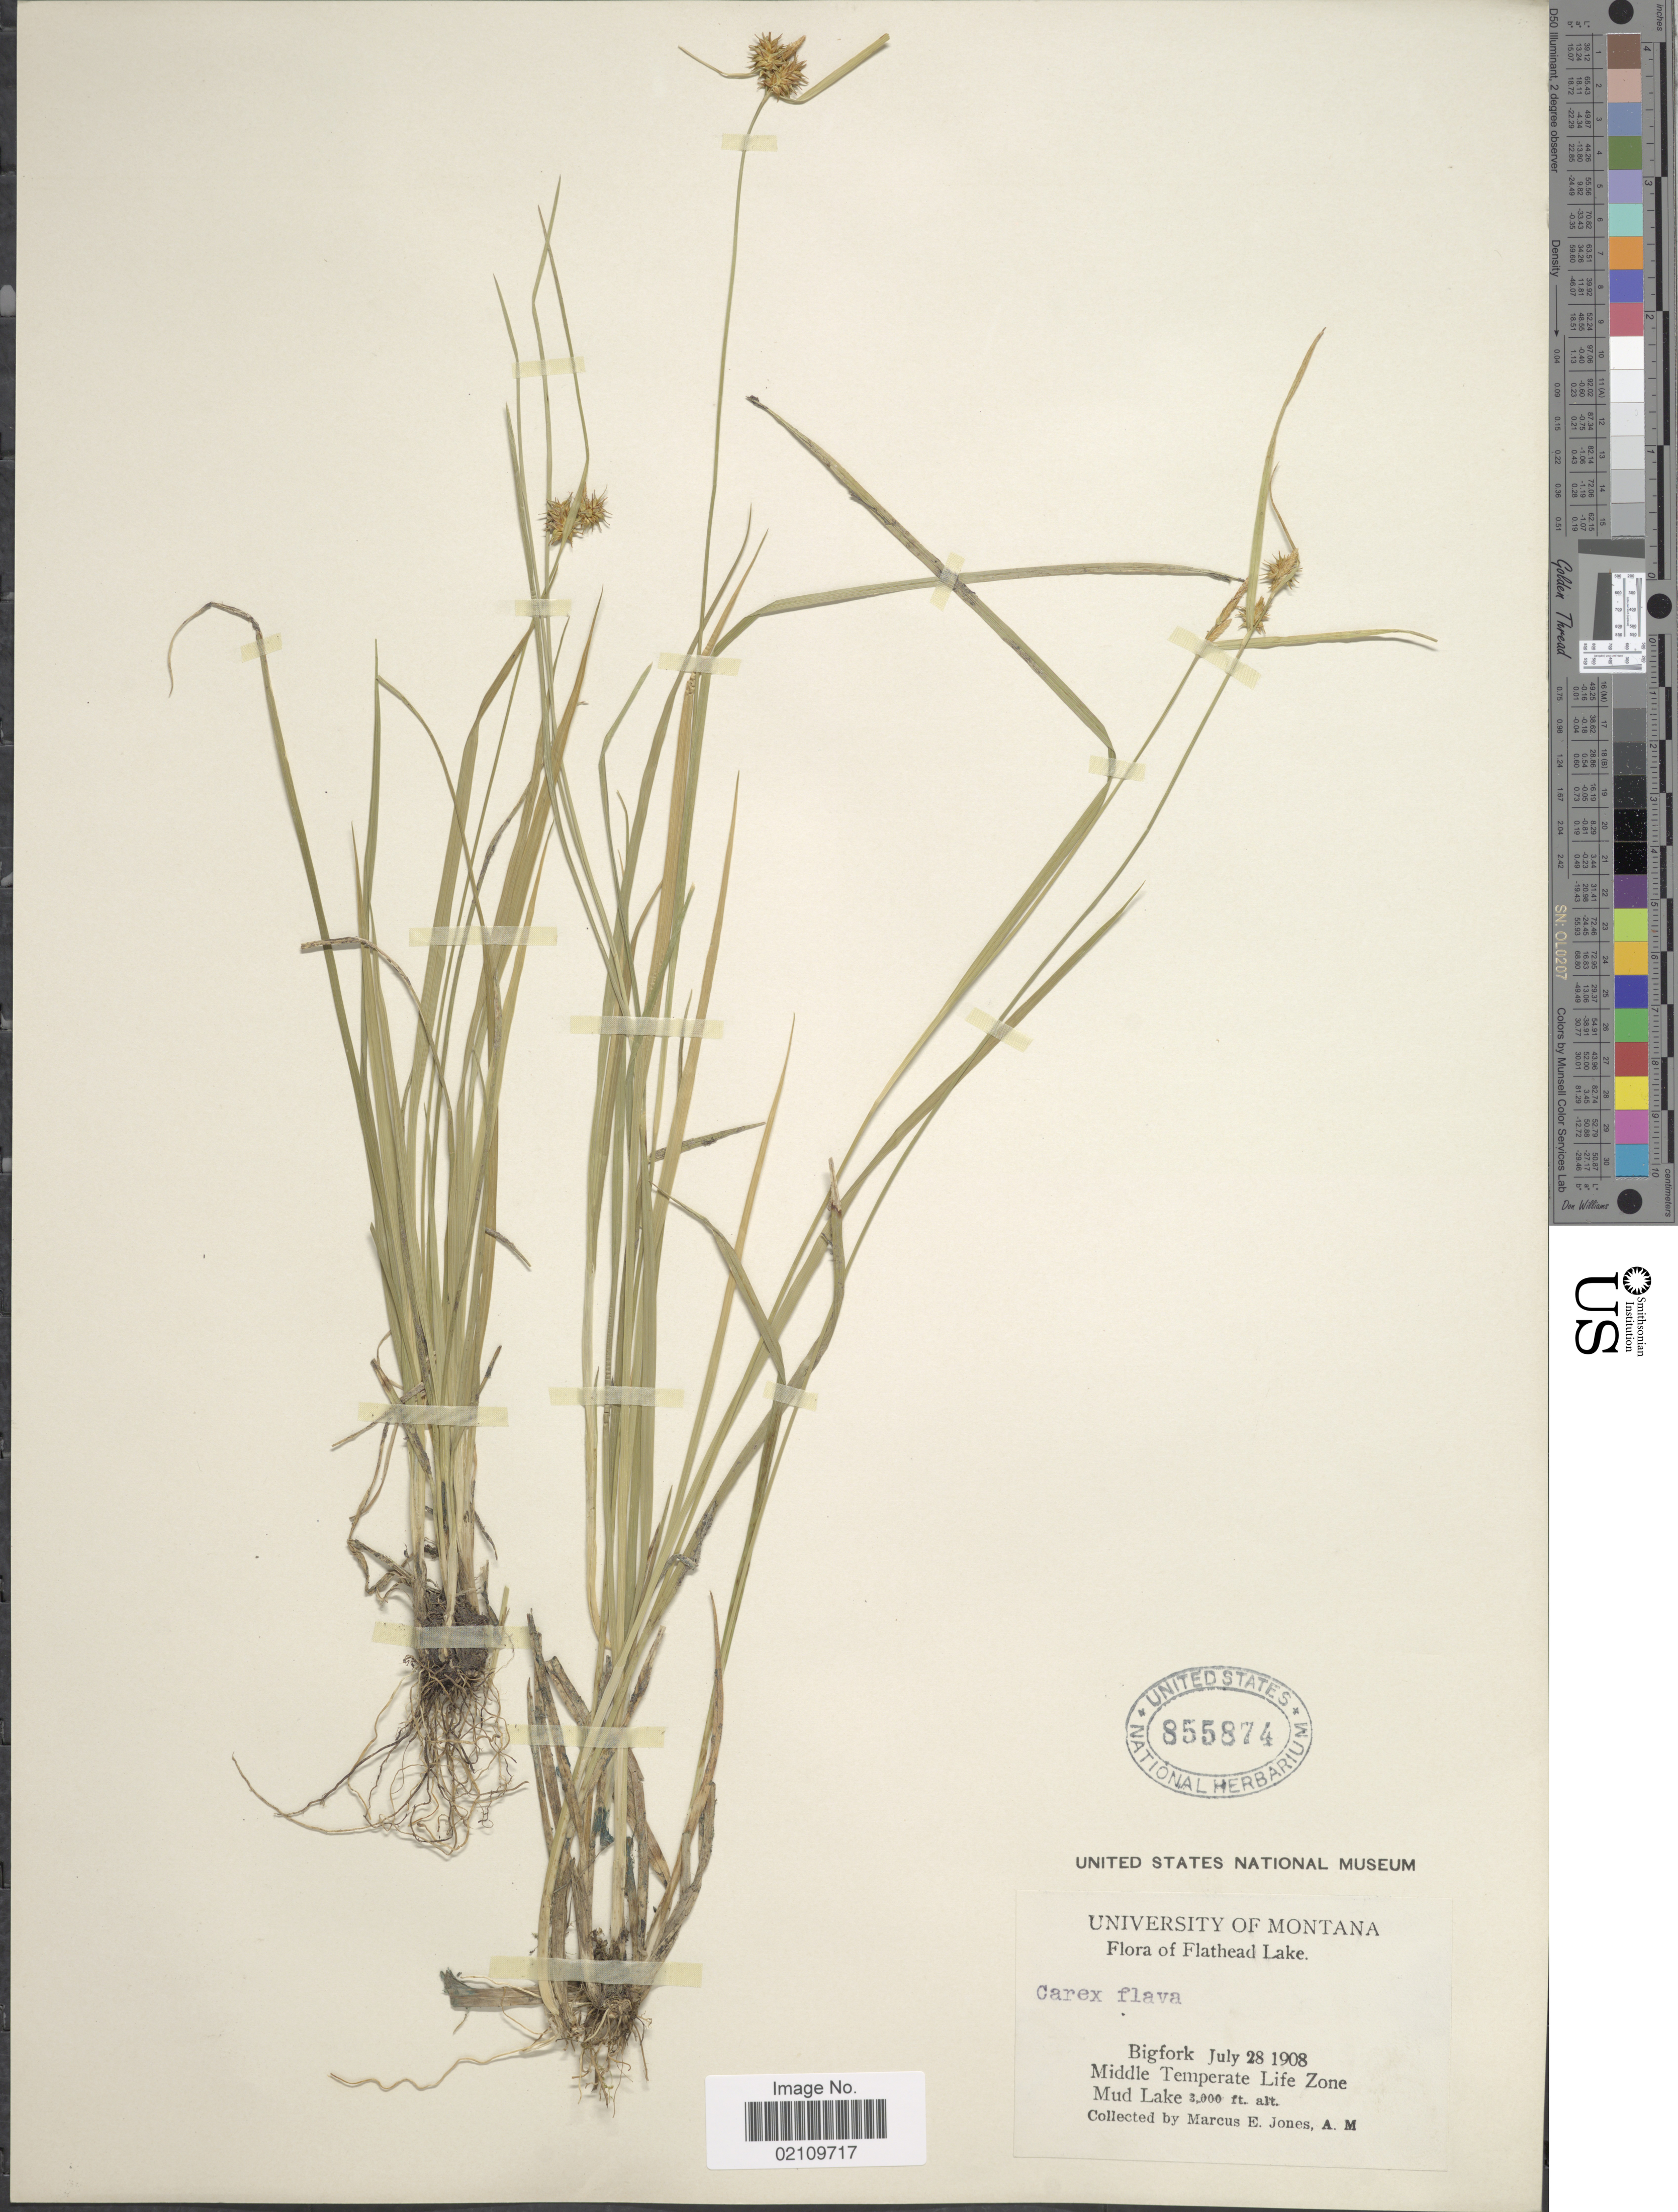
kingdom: Plantae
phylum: Tracheophyta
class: Liliopsida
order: Poales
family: Cyperaceae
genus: Carex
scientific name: Carex flava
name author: L.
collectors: M. E. Jones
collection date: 1908-07-28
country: United States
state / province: Montana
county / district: Flathead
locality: Flathead Lake. Bigfork. Middle Temperate Life Zone. Mud Lake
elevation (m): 914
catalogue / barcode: US 855874